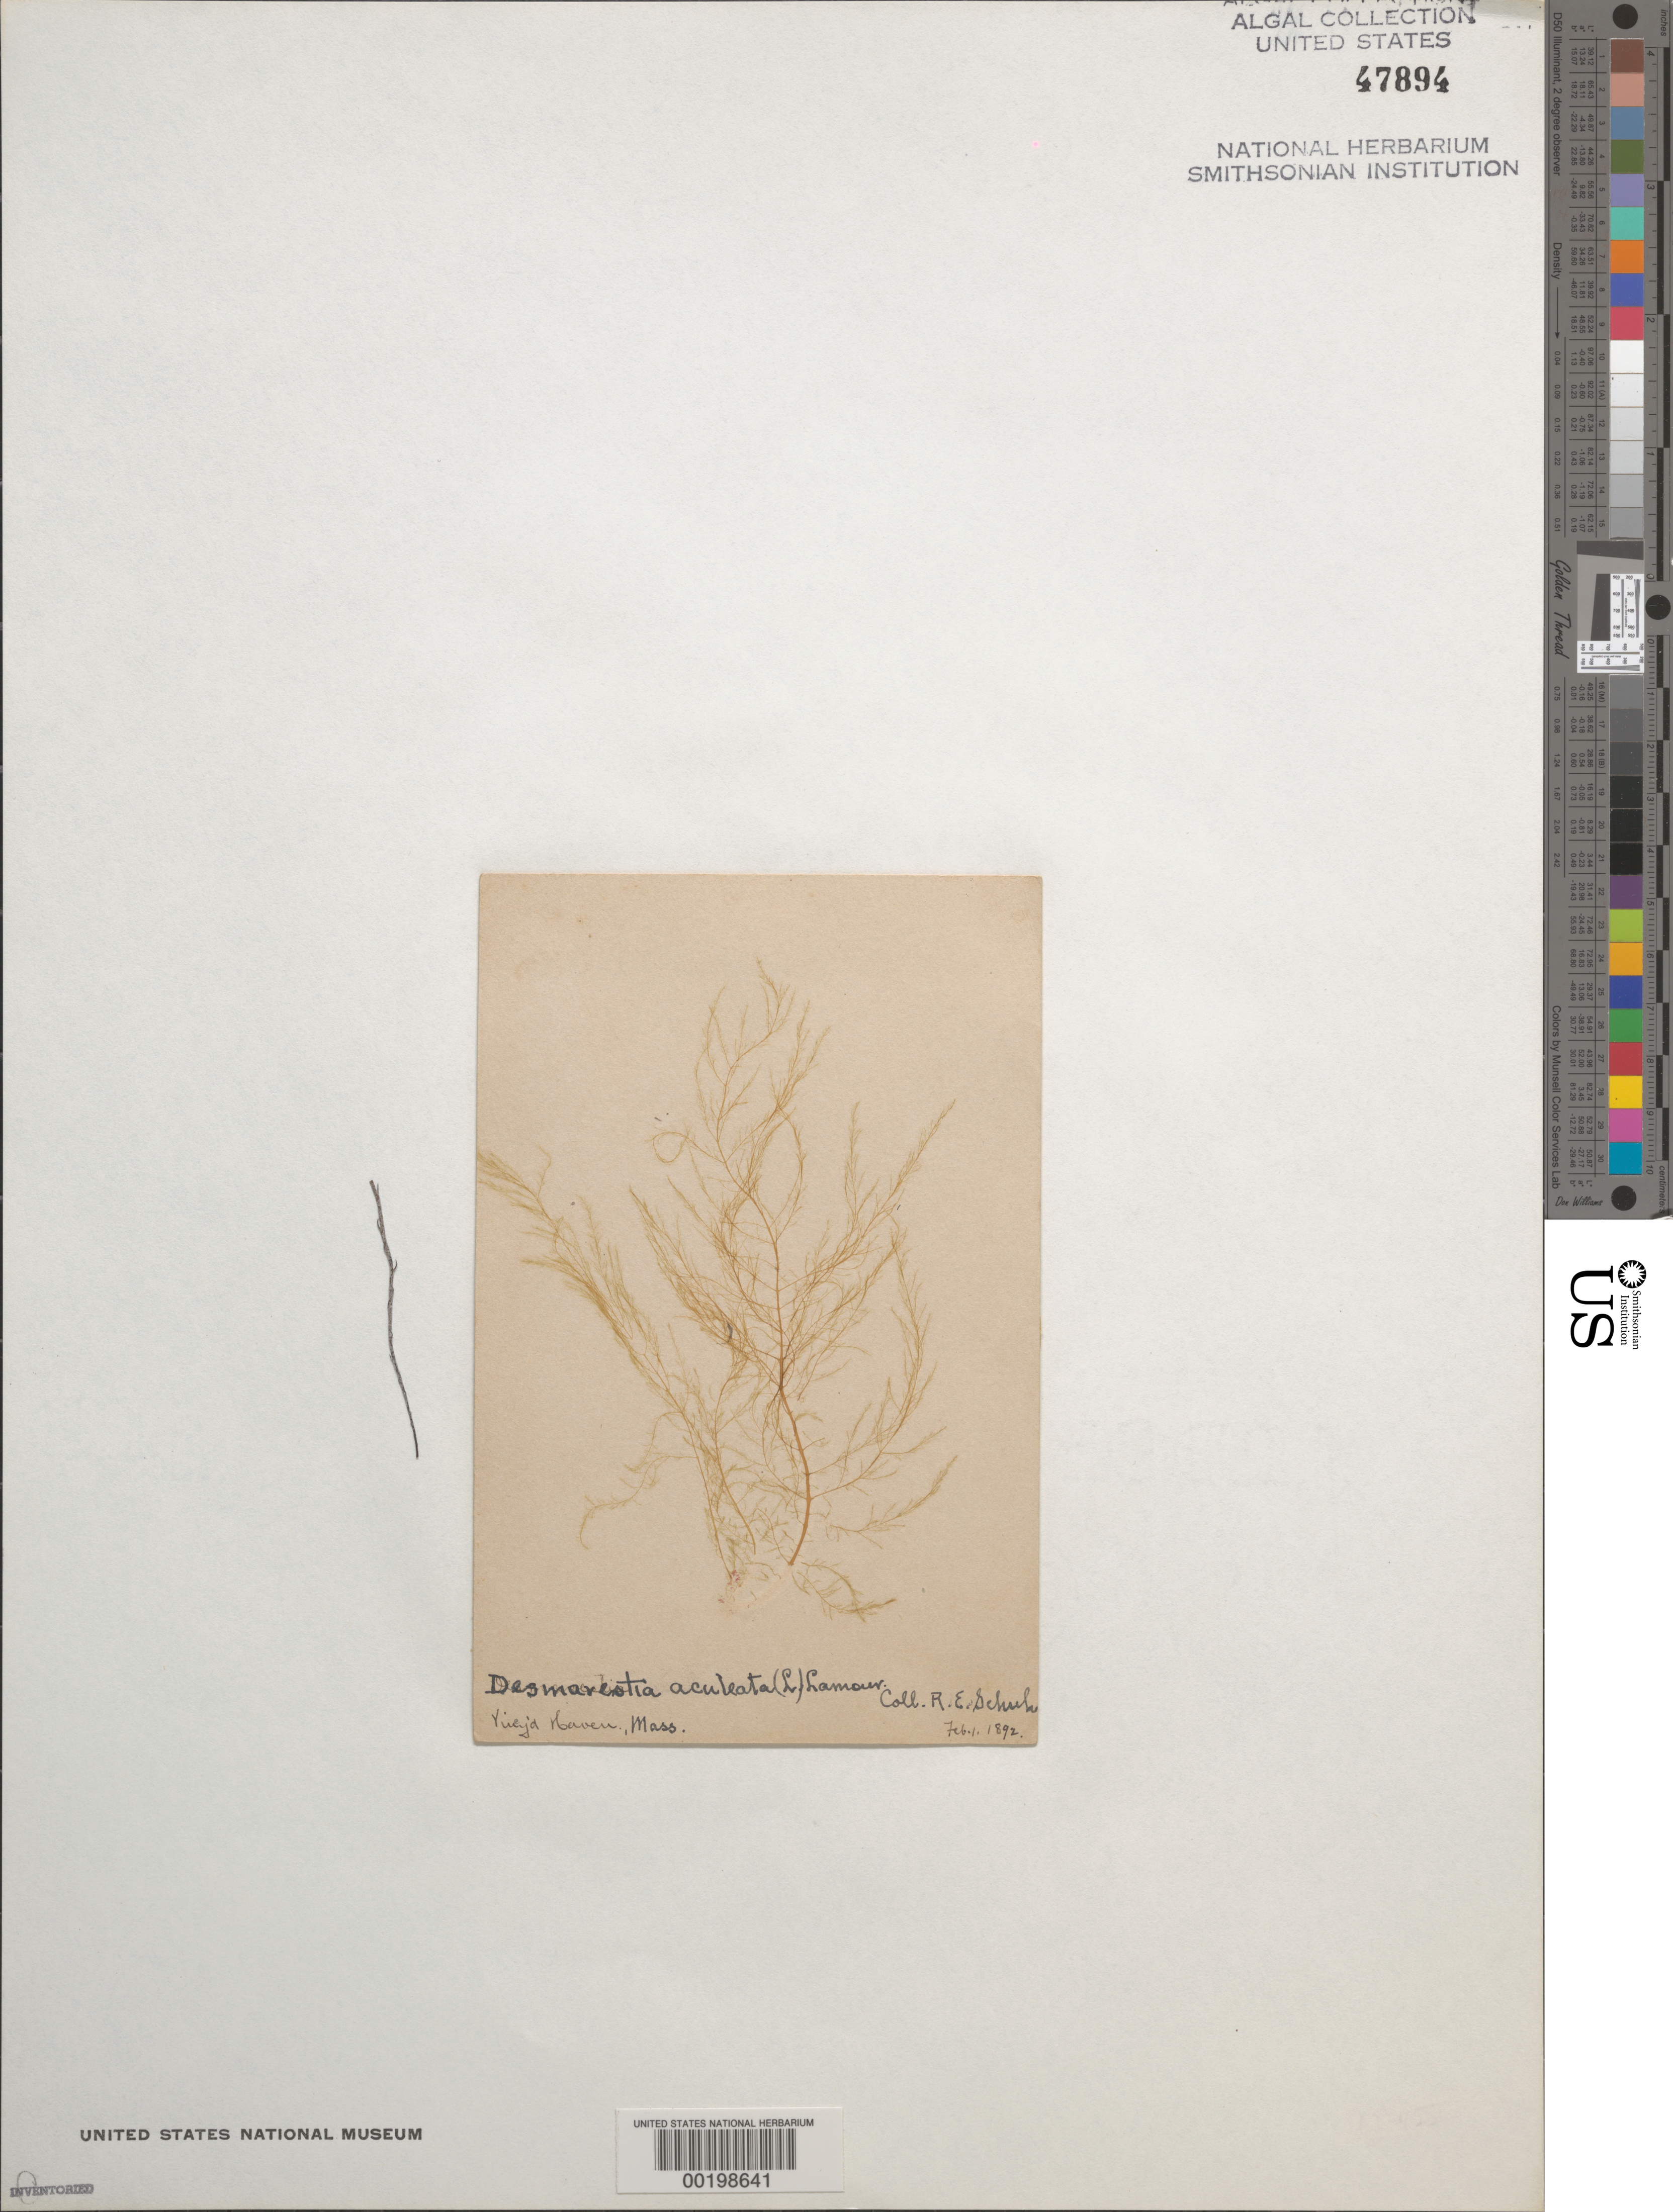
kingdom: Chromista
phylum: Ochrophyta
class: Phaeophyceae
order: Desmarestiales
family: Desmarestiaceae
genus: Desmarestia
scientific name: Desmarestia aculeata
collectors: R. Schuh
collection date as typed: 01 Feb 1892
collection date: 1892-02-01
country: United States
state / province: Massachusetts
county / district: Dukes County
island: Martha's Vineyard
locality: Vineyard Haven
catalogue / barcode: US 47894